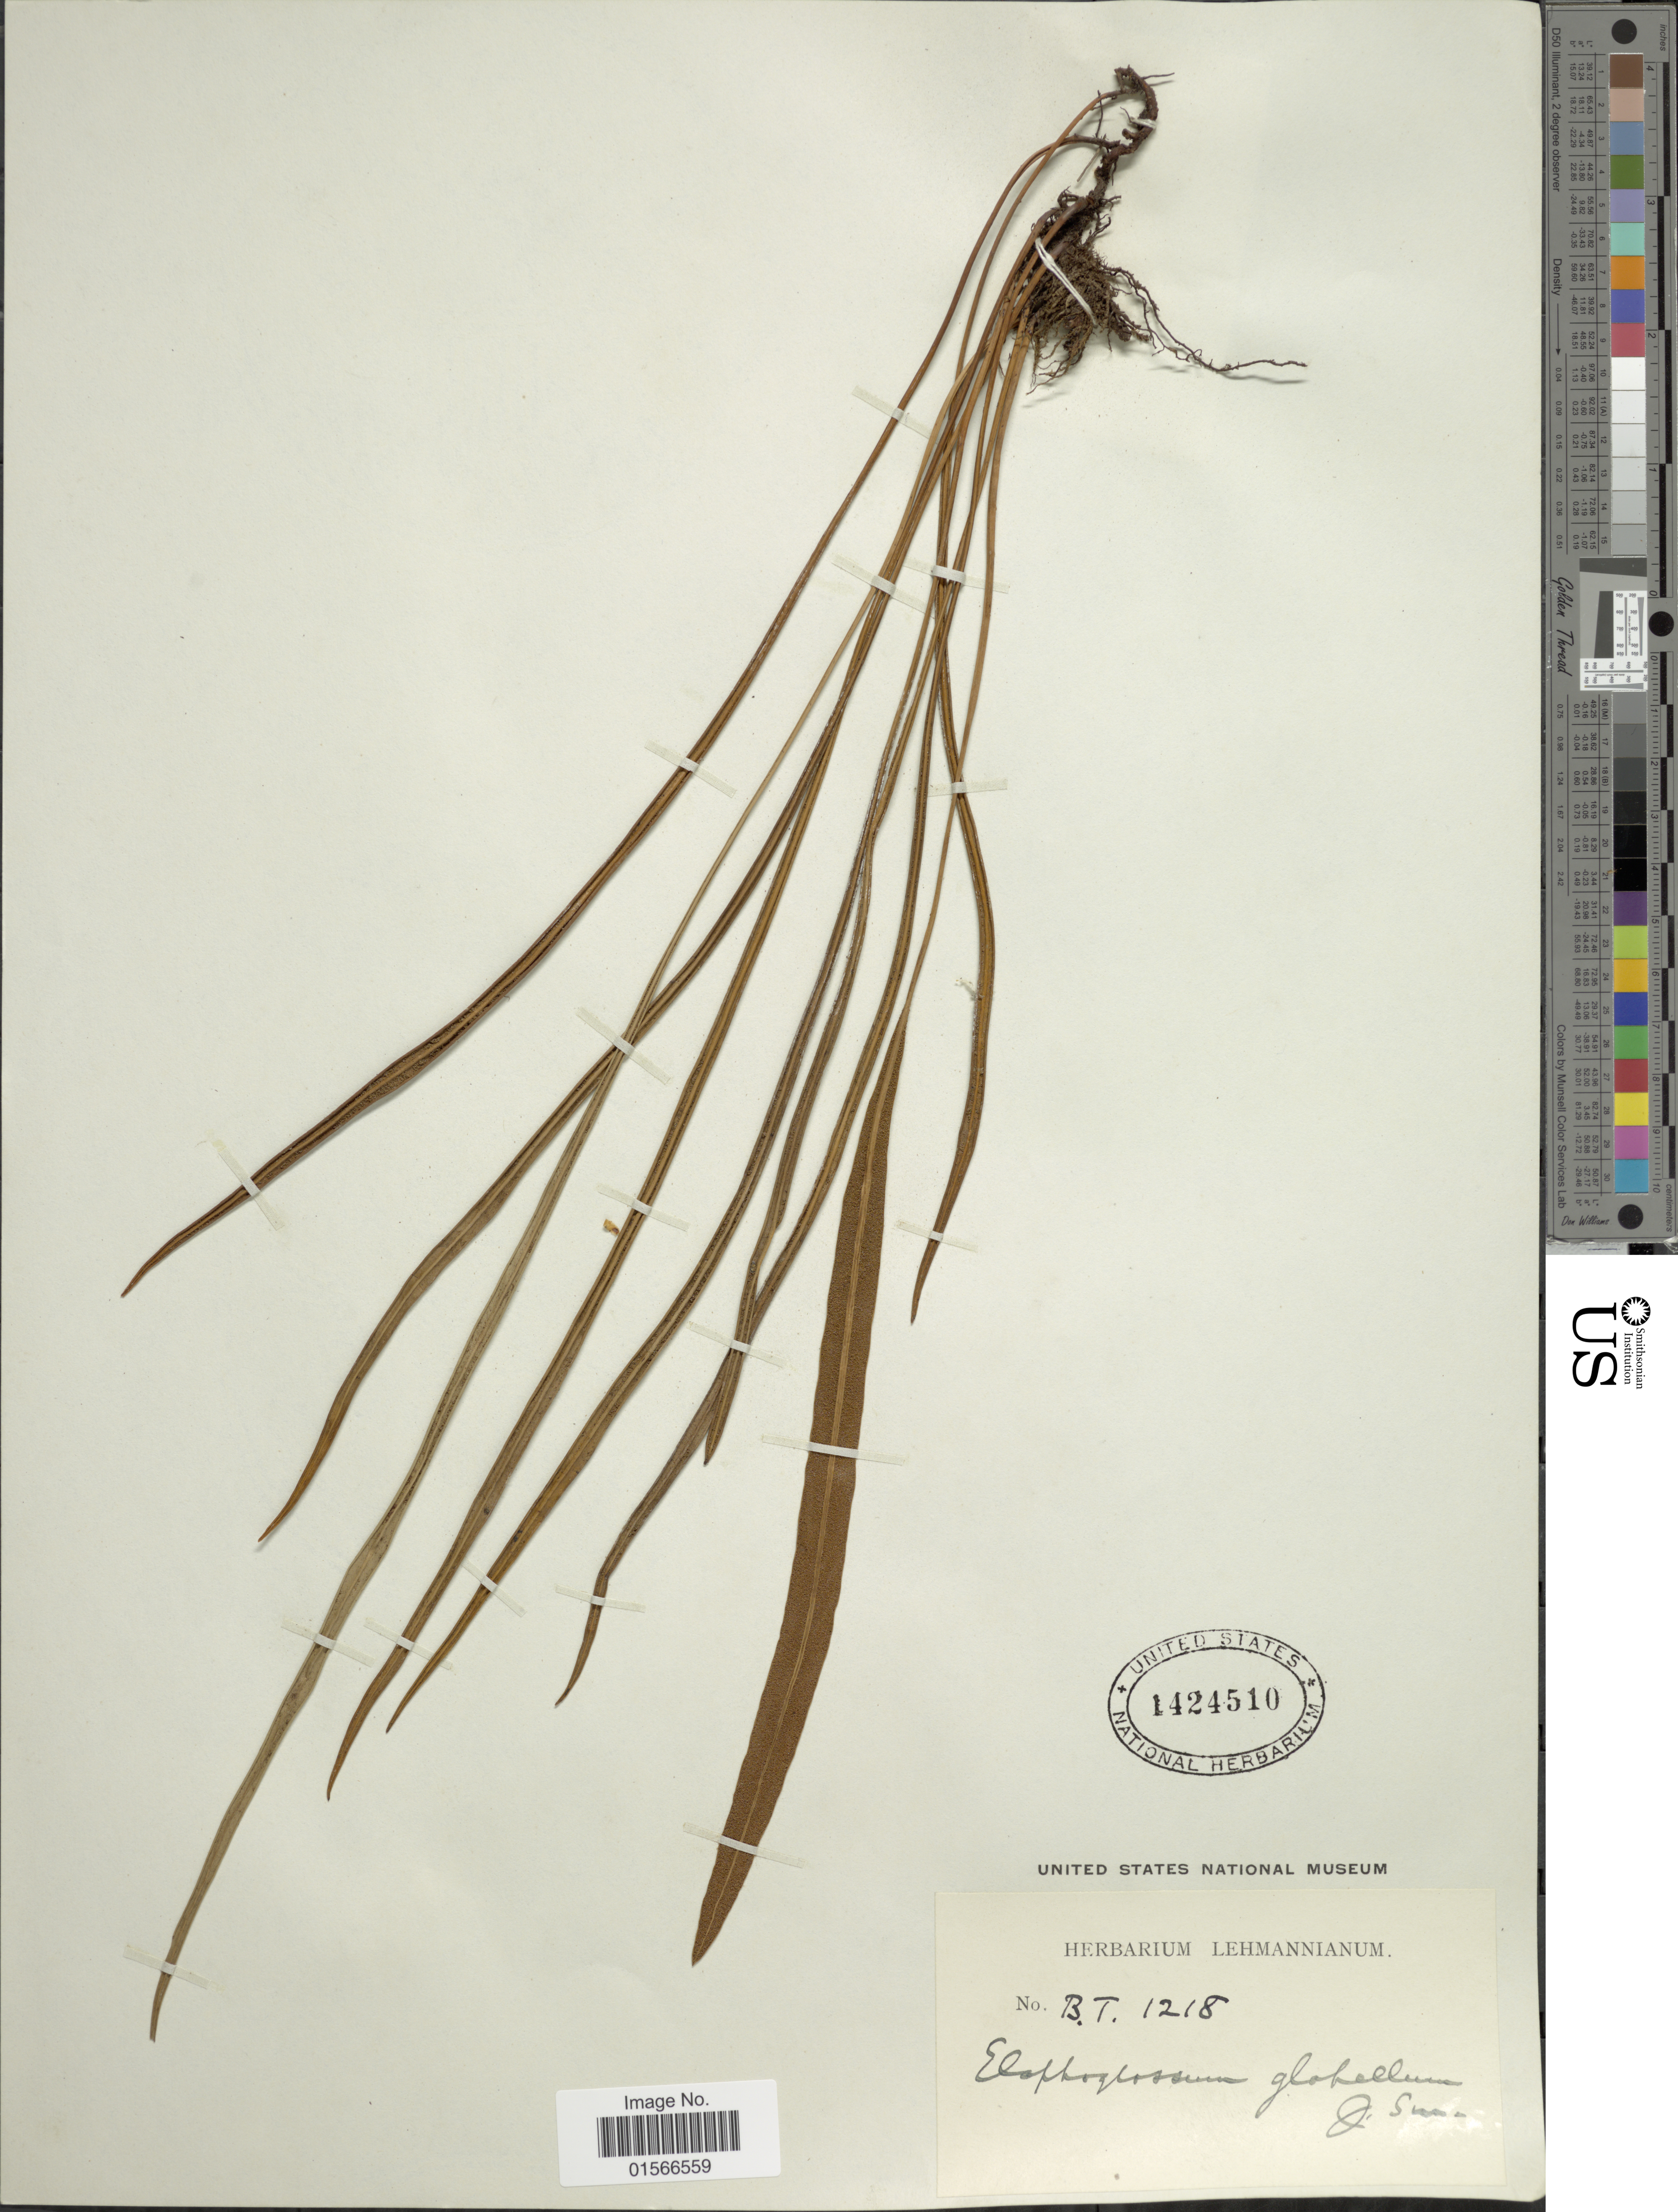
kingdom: Plantae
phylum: Tracheophyta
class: Polypodiopsida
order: Polypodiales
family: Dryopteridaceae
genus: Elaphoglossum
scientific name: Elaphoglossum glabellum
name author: J. Sm.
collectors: ex herb. Lehmannianum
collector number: B.T.1218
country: Colombia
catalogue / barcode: US 1424510